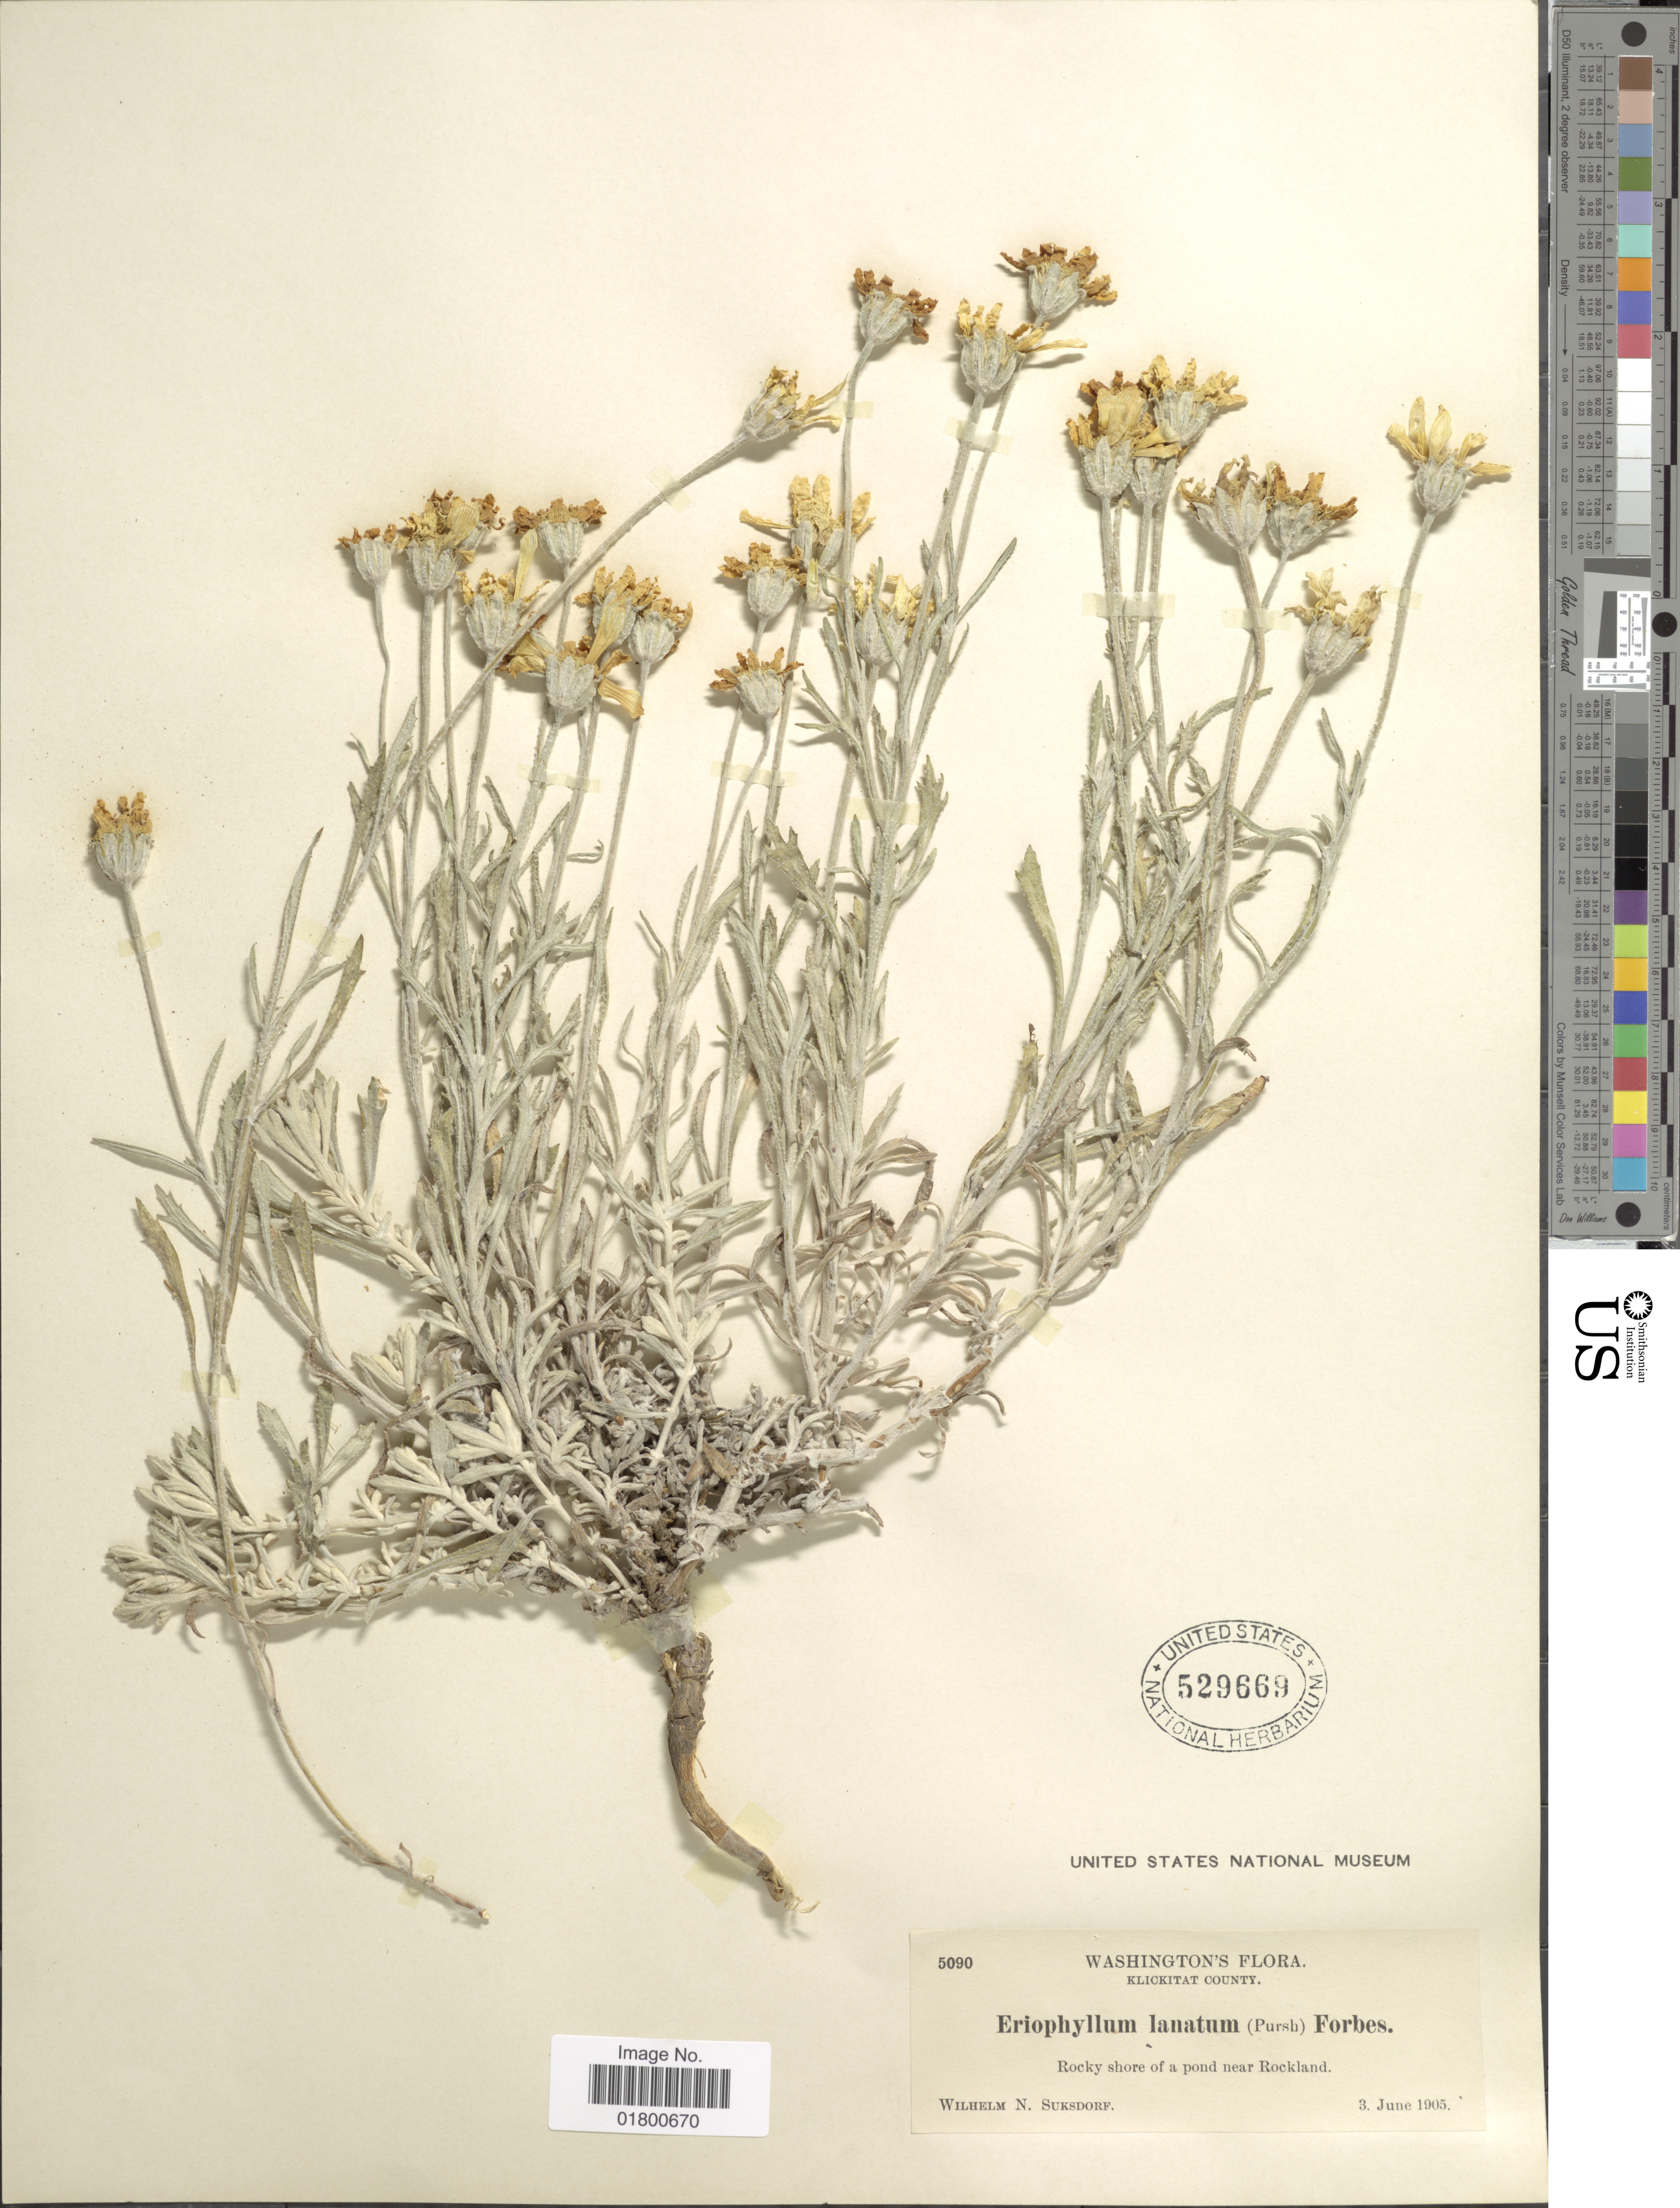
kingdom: Plantae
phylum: Tracheophyta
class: Magnoliopsida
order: Asterales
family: Asteraceae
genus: Eriophyllum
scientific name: Eriophyllum watsonii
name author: A. Gray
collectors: W. N. Suksdorf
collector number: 5090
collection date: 1905-06-03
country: United States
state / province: Washington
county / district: Klickitat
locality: Rocky shore of a pond near Rockland, Klickitat County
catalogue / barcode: US 529669